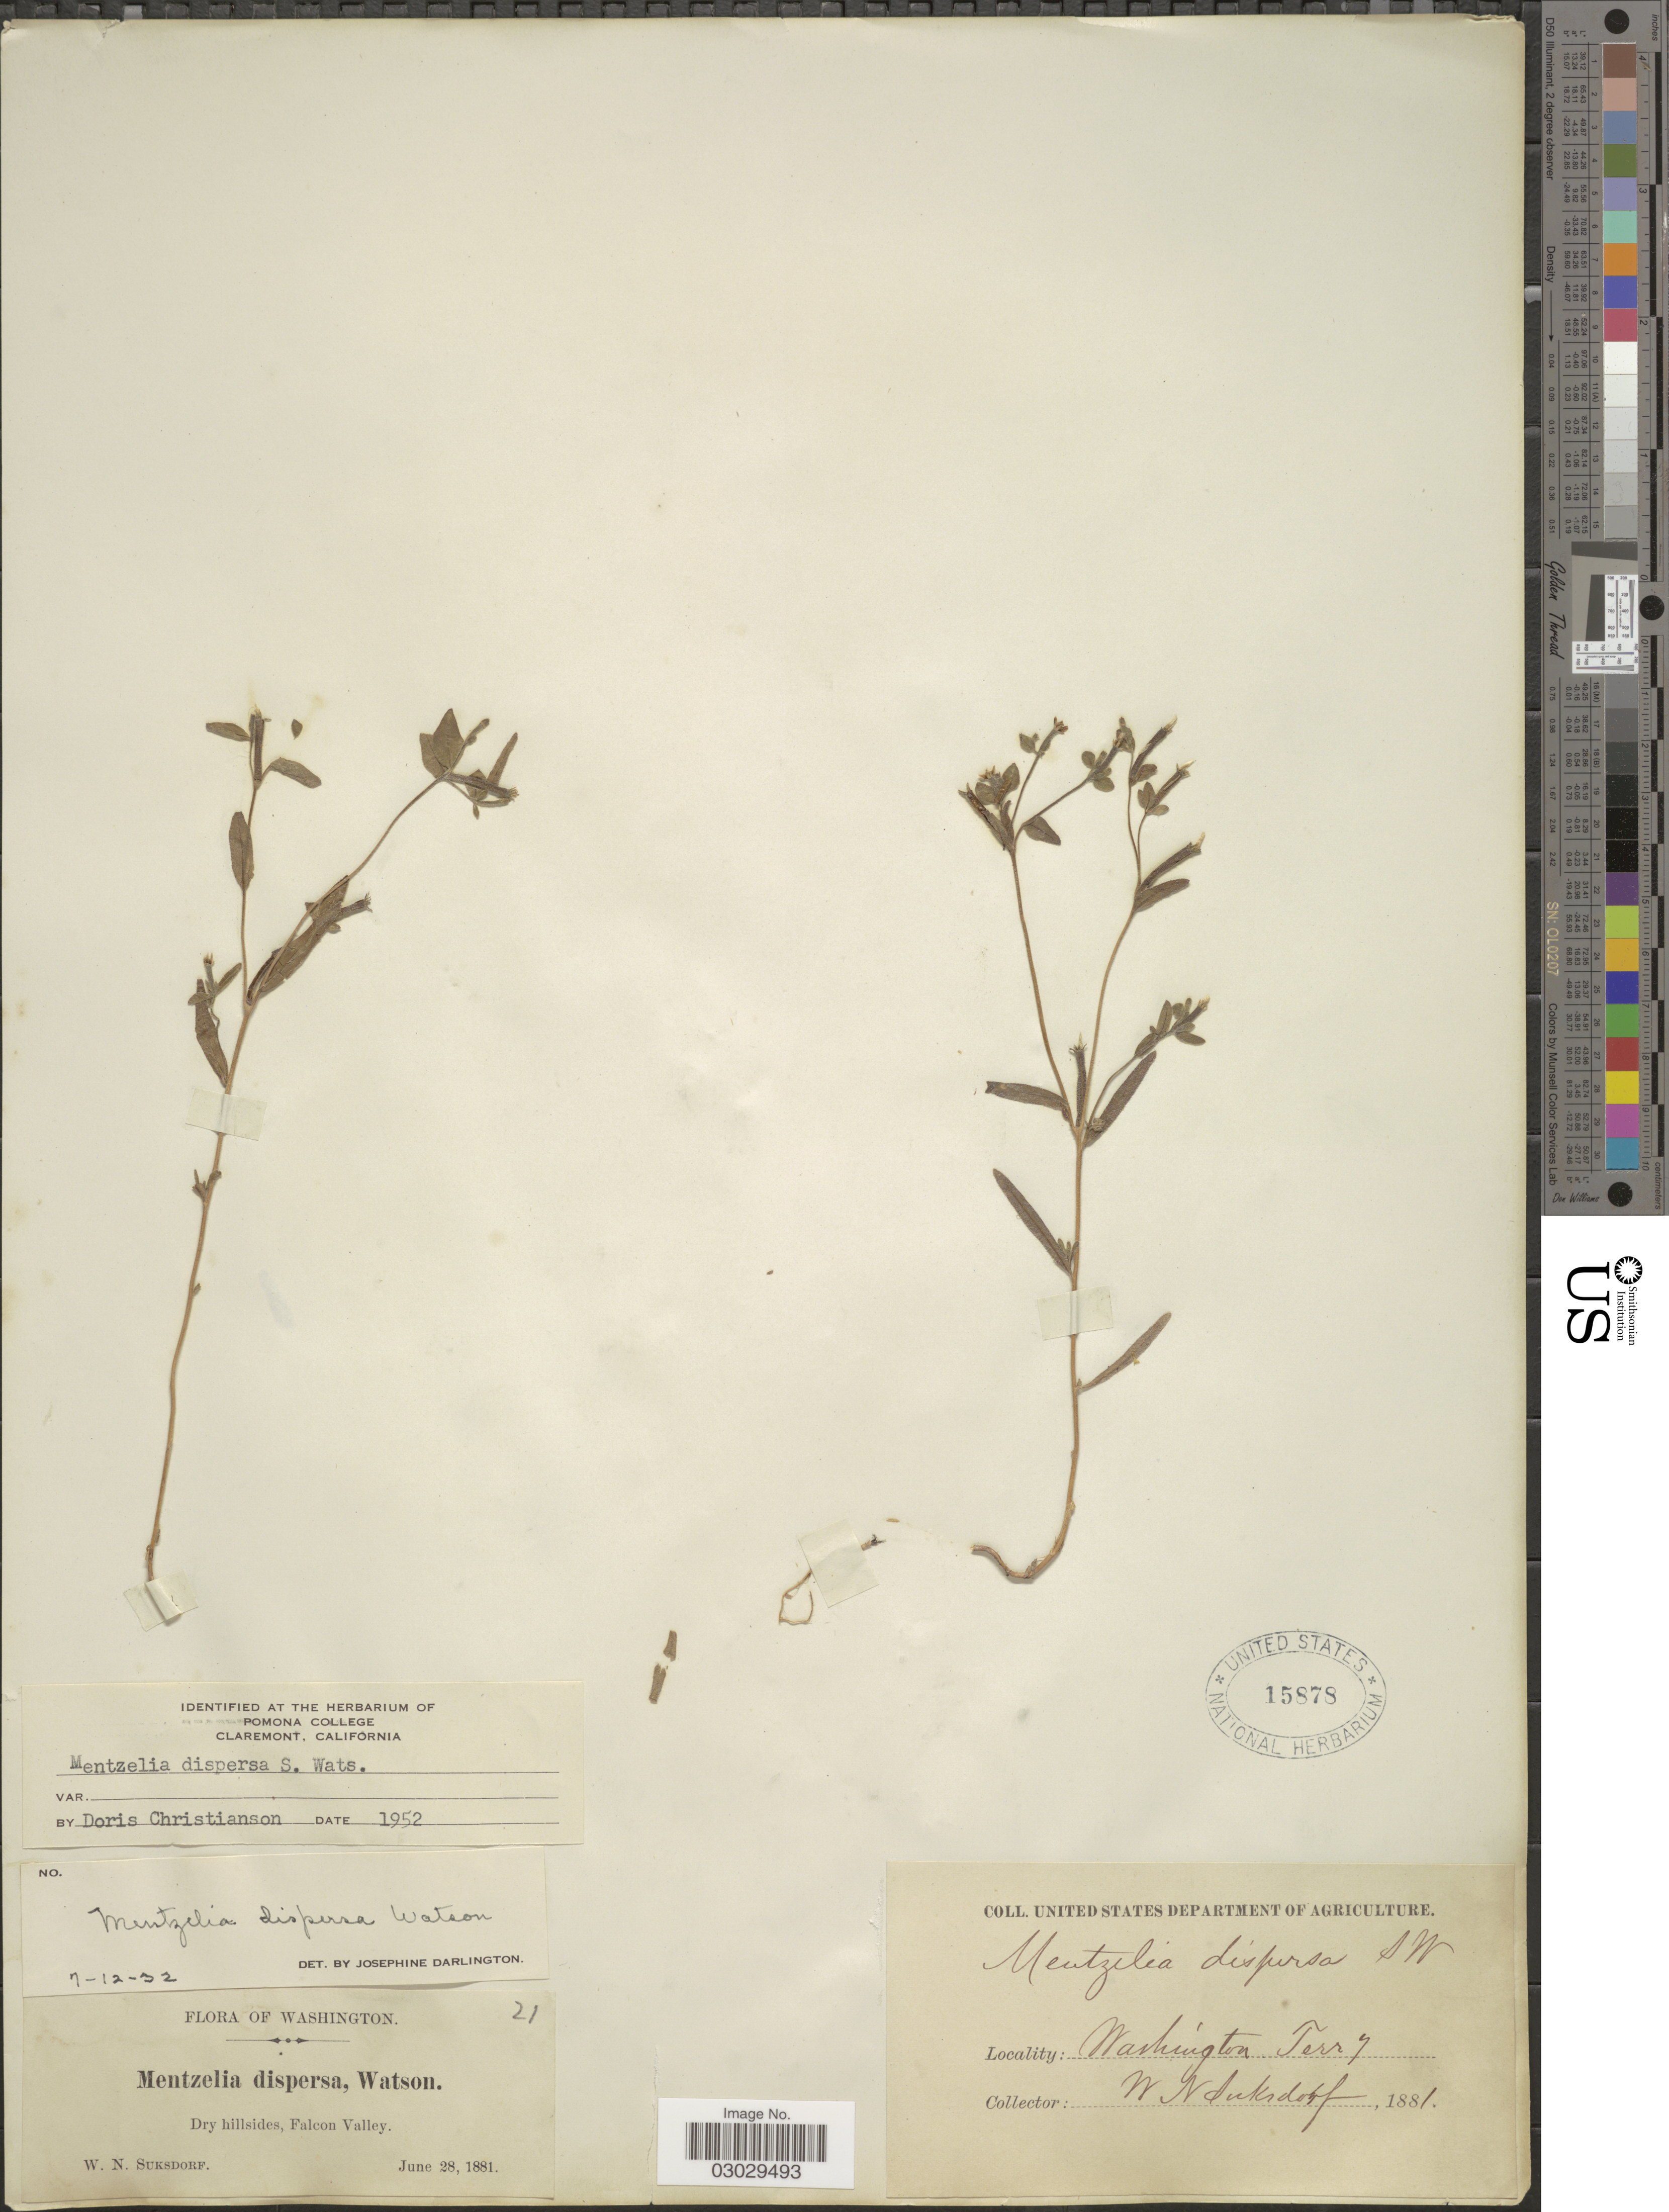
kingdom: Plantae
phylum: Tracheophyta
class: Magnoliopsida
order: Cornales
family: Loasaceae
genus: Mentzelia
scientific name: Mentzelia dispersa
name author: S. Watson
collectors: W. N. Suksdorf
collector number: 21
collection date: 1881-06-28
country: United States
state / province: Washington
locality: Dry hillsides, Falcon Valley. Washington Terry.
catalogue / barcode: US 15878